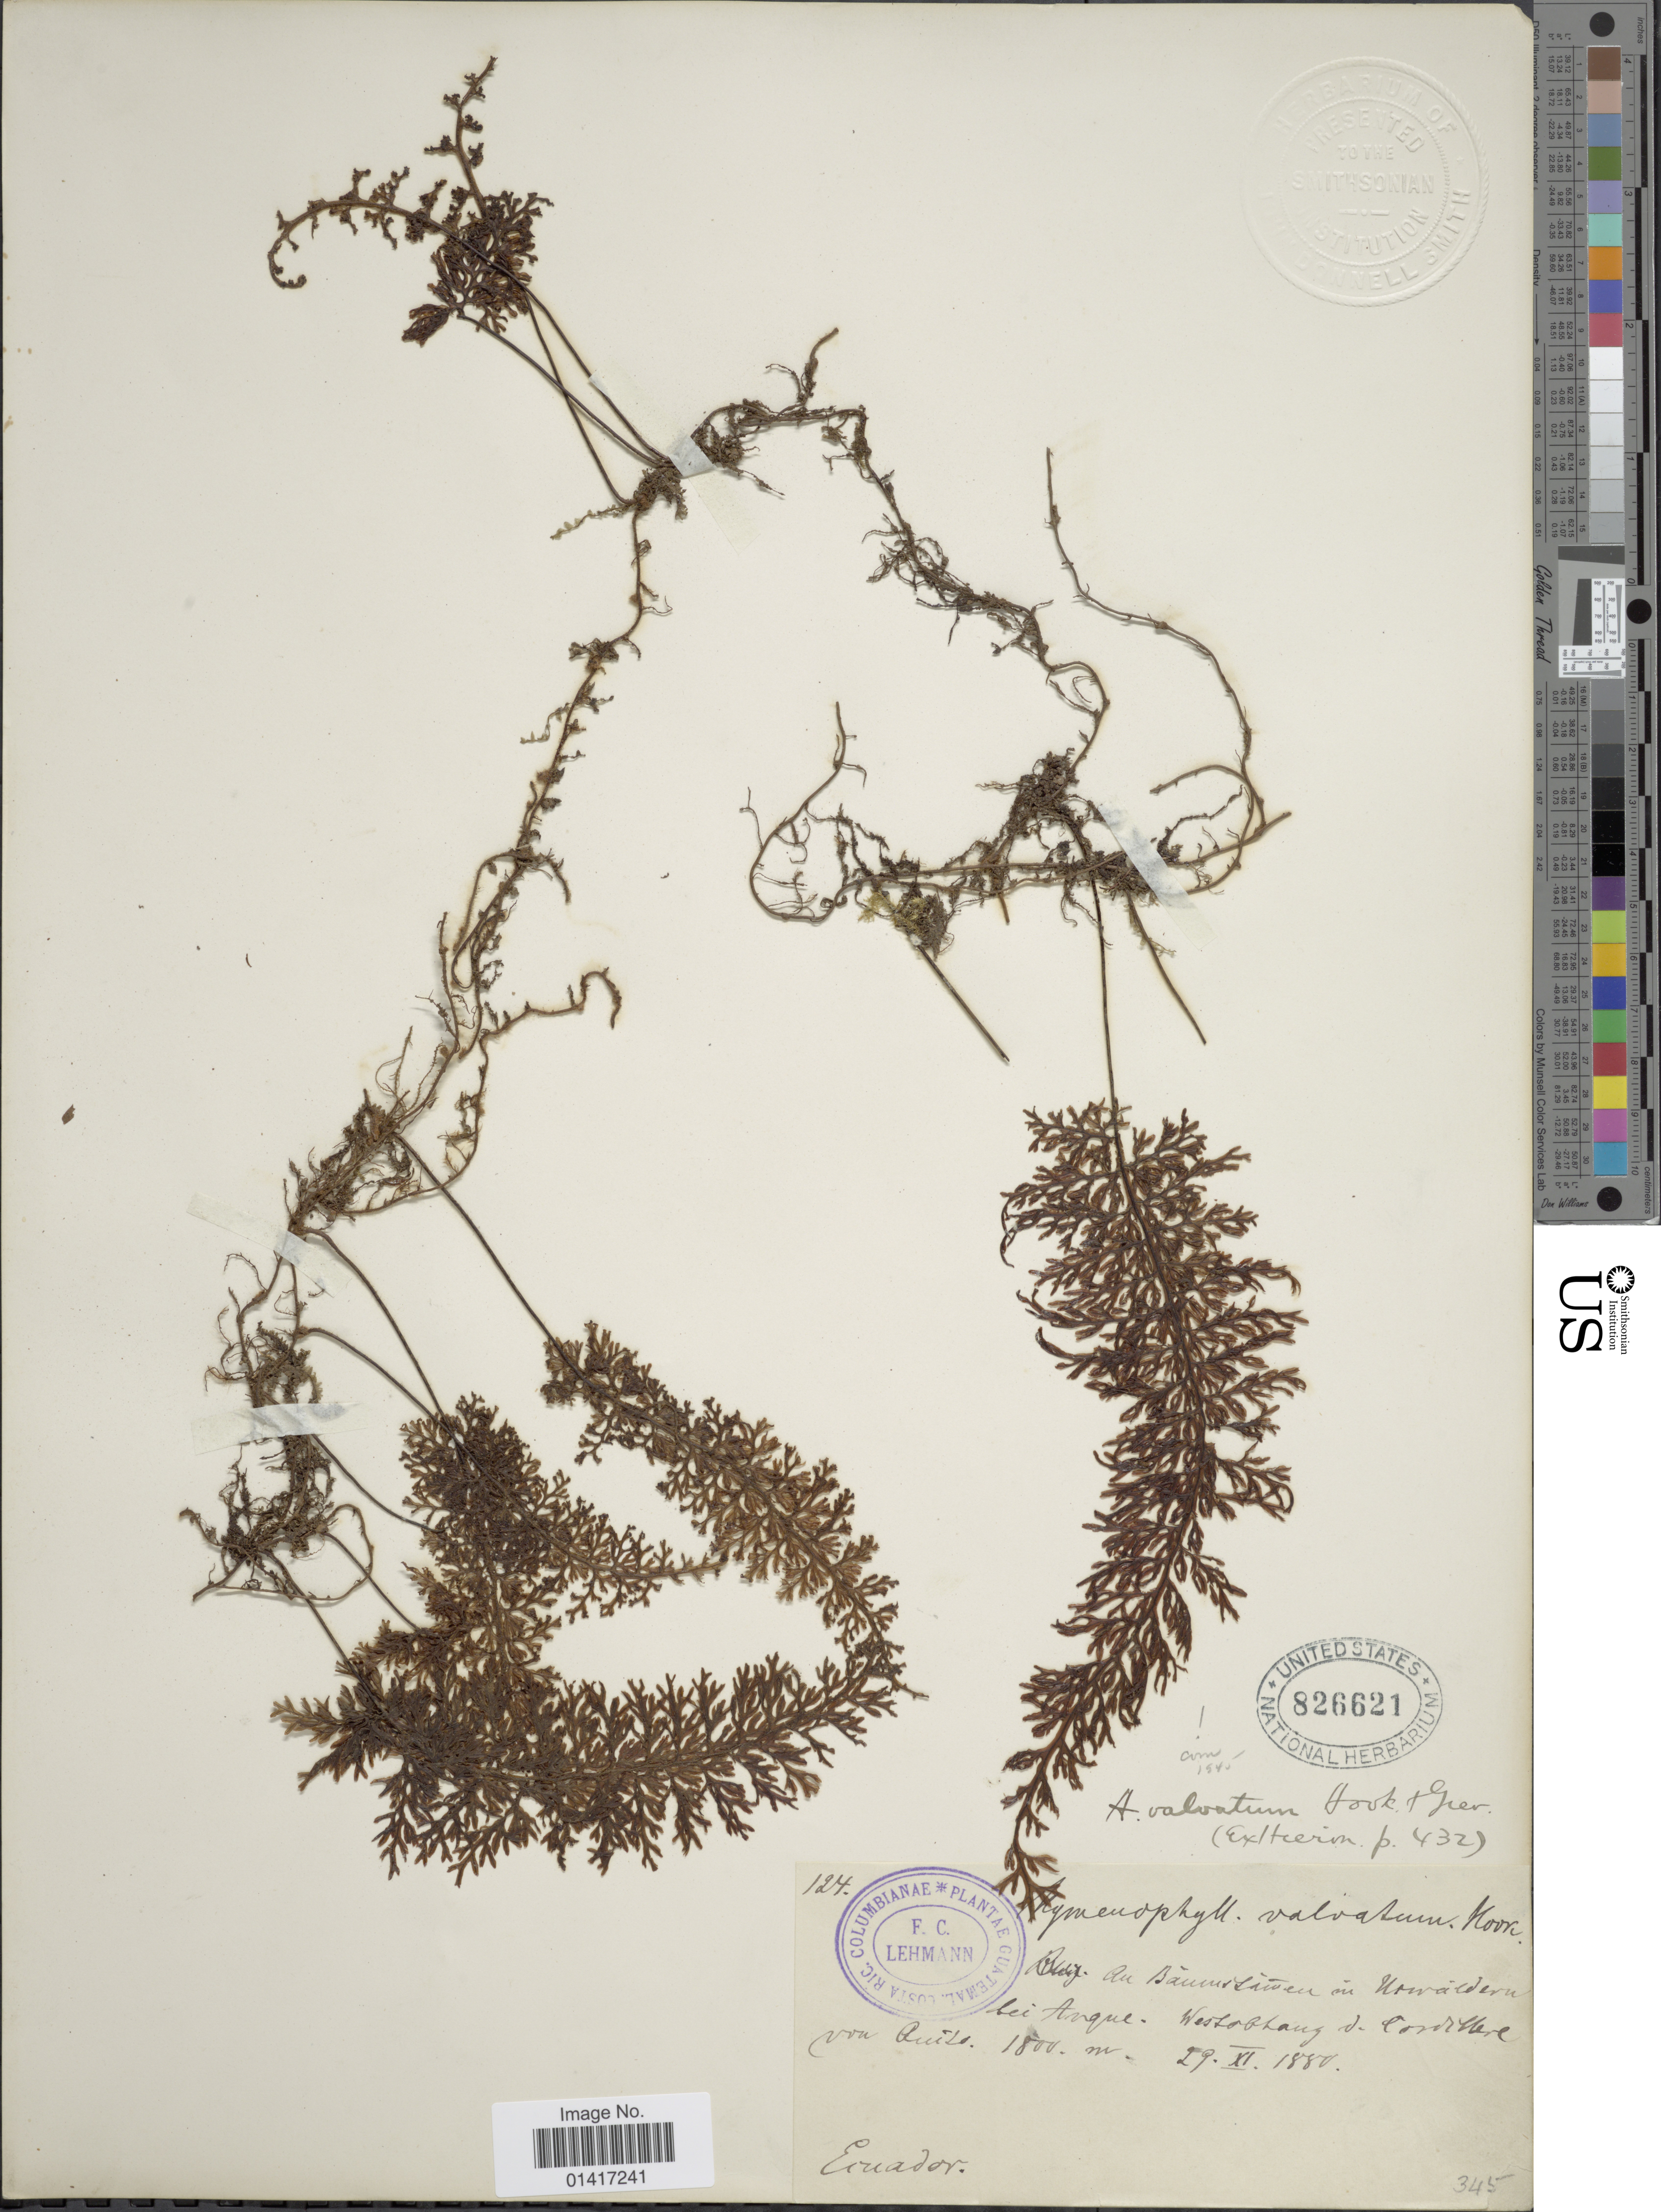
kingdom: Plantae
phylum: Tracheophyta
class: Polypodiopsida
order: Hymenophyllales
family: Hymenophyllaceae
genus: Hymenophyllum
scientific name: Hymenophyllum valvatum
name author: Hook. & Grev.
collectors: F. C. Lehmann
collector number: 345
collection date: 1880-10-29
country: Ecuador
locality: in Urwäldern bei Anque, westobhang d. Cordillere von Quito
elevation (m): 1800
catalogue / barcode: US 826621